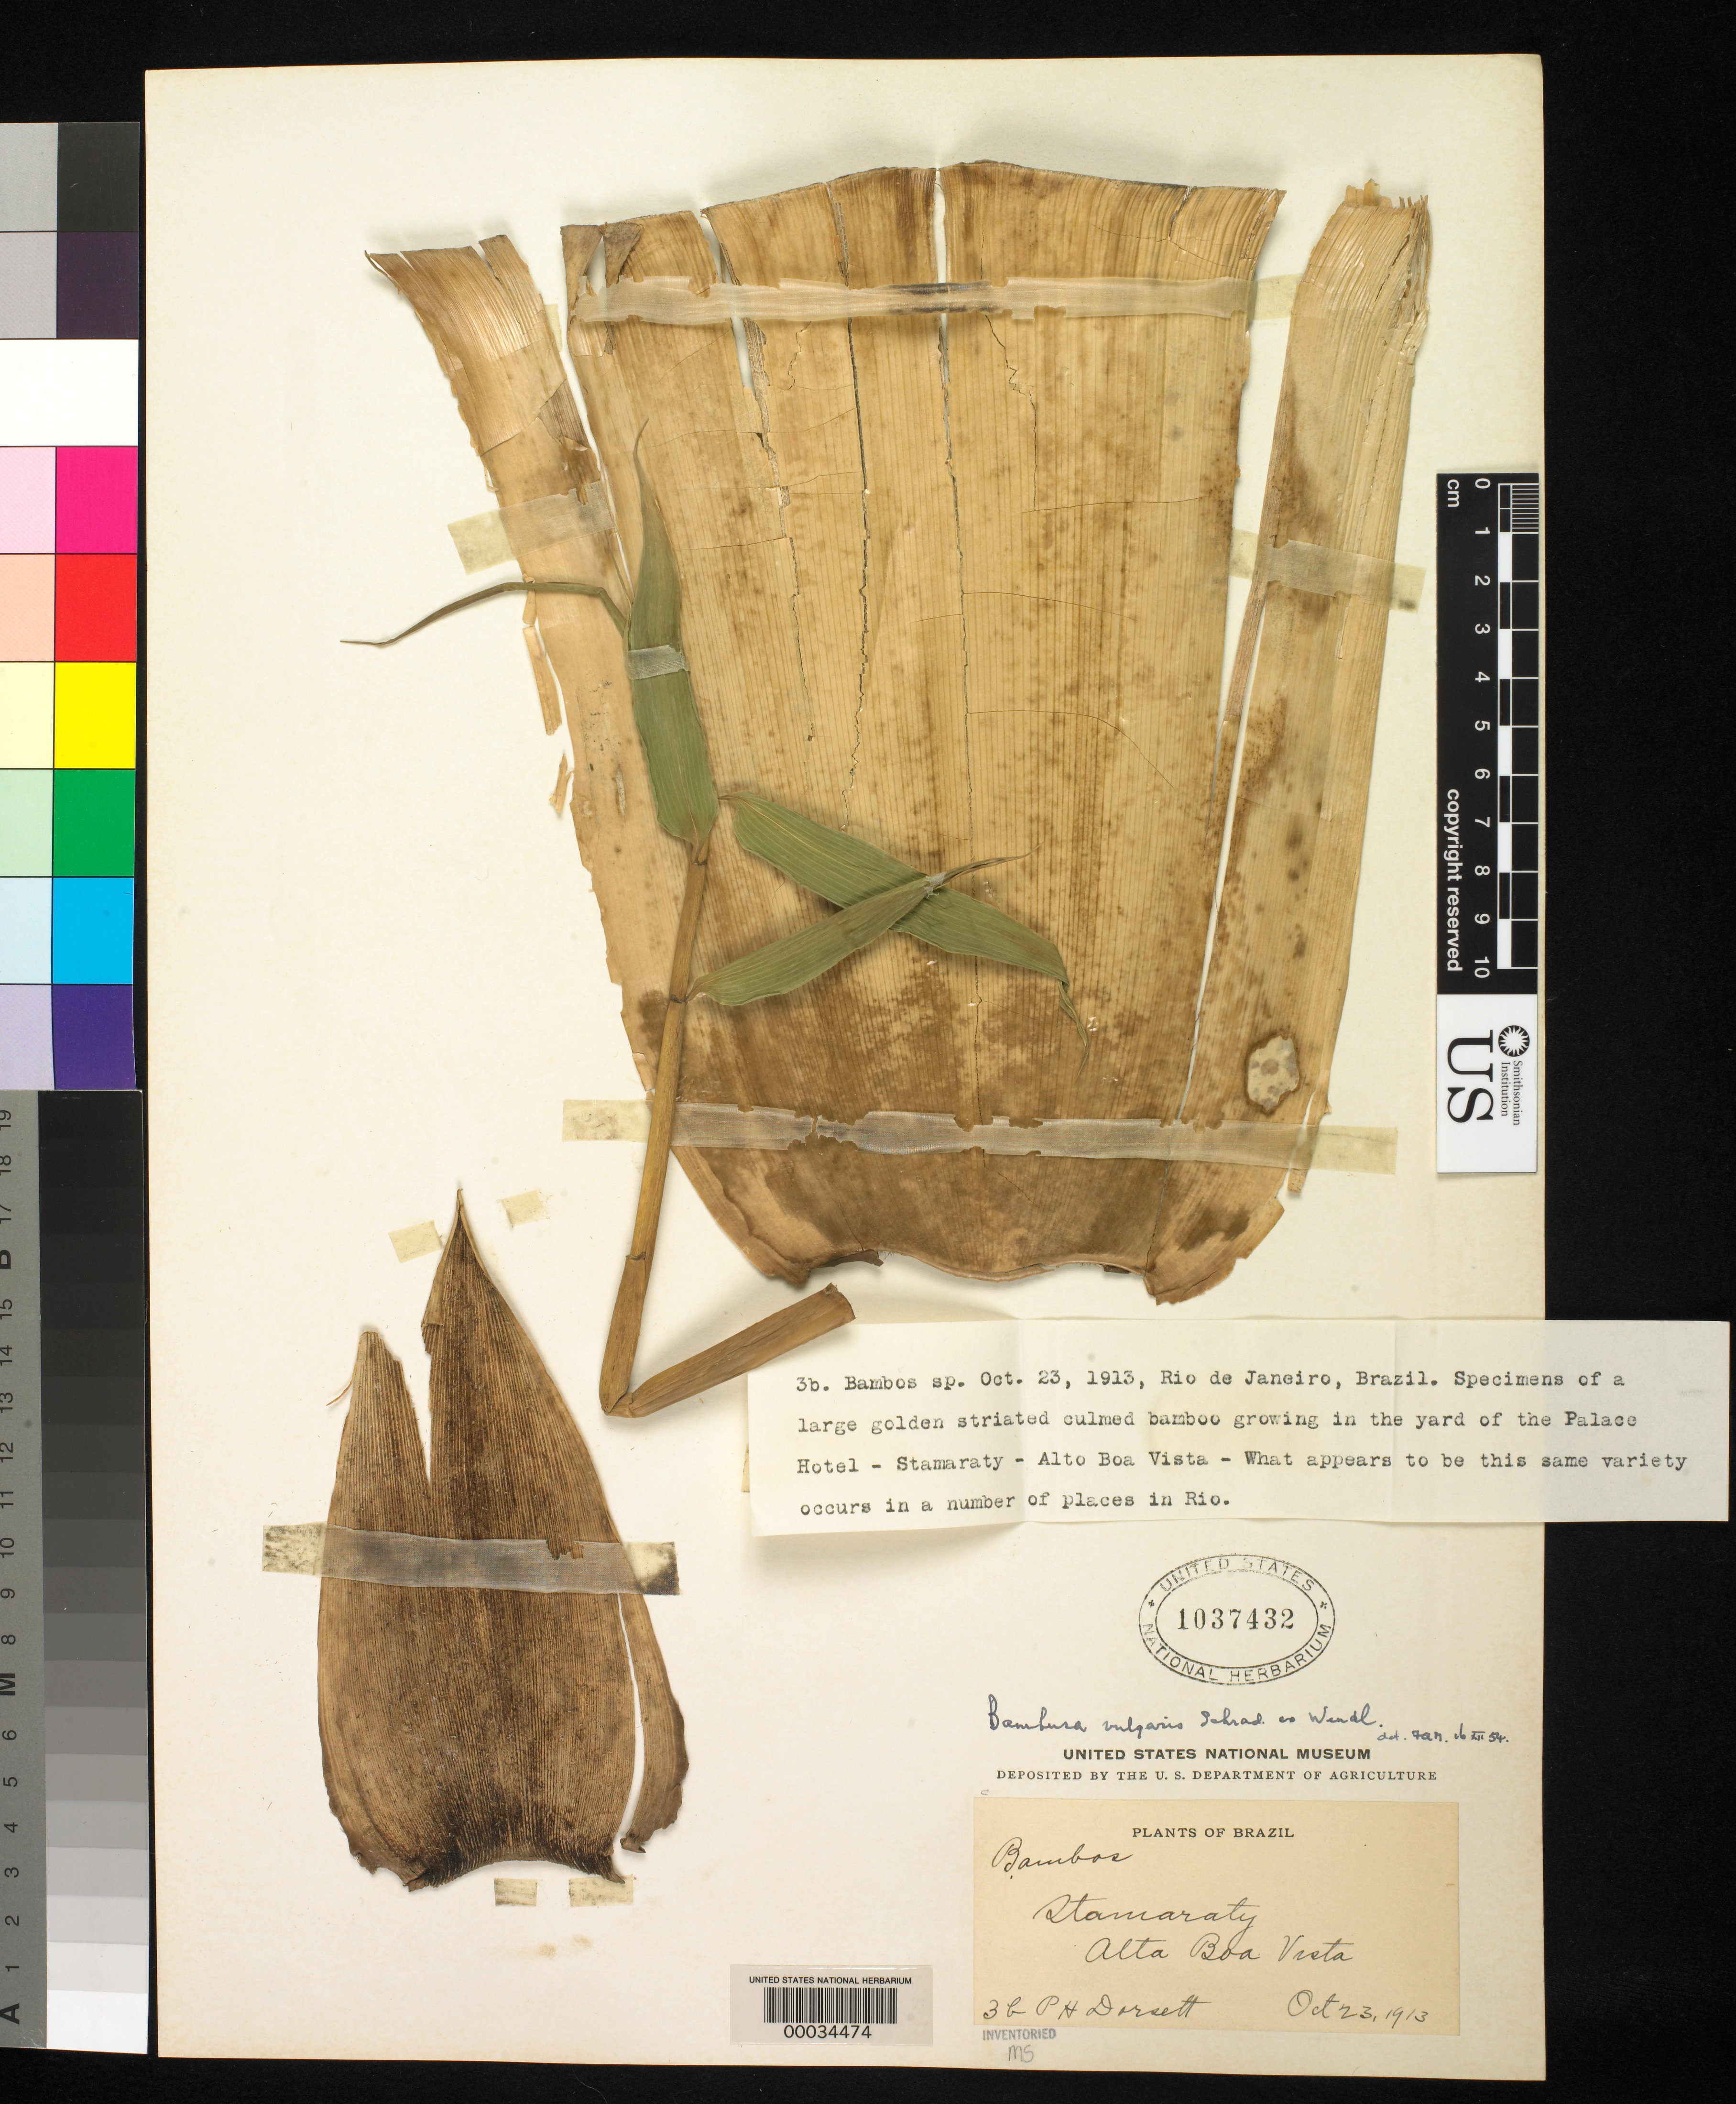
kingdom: Plantae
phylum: Tracheophyta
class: Liliopsida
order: Poales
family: Poaceae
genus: Bambusa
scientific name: Bambusa vulgaris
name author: Schrad. ex J.C. Wendl.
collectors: P. H. Dorsett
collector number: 3 B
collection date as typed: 23 Oct 1913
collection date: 1913-10-23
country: Brazil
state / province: Roraima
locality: Alta boa vista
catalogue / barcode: US 1037432